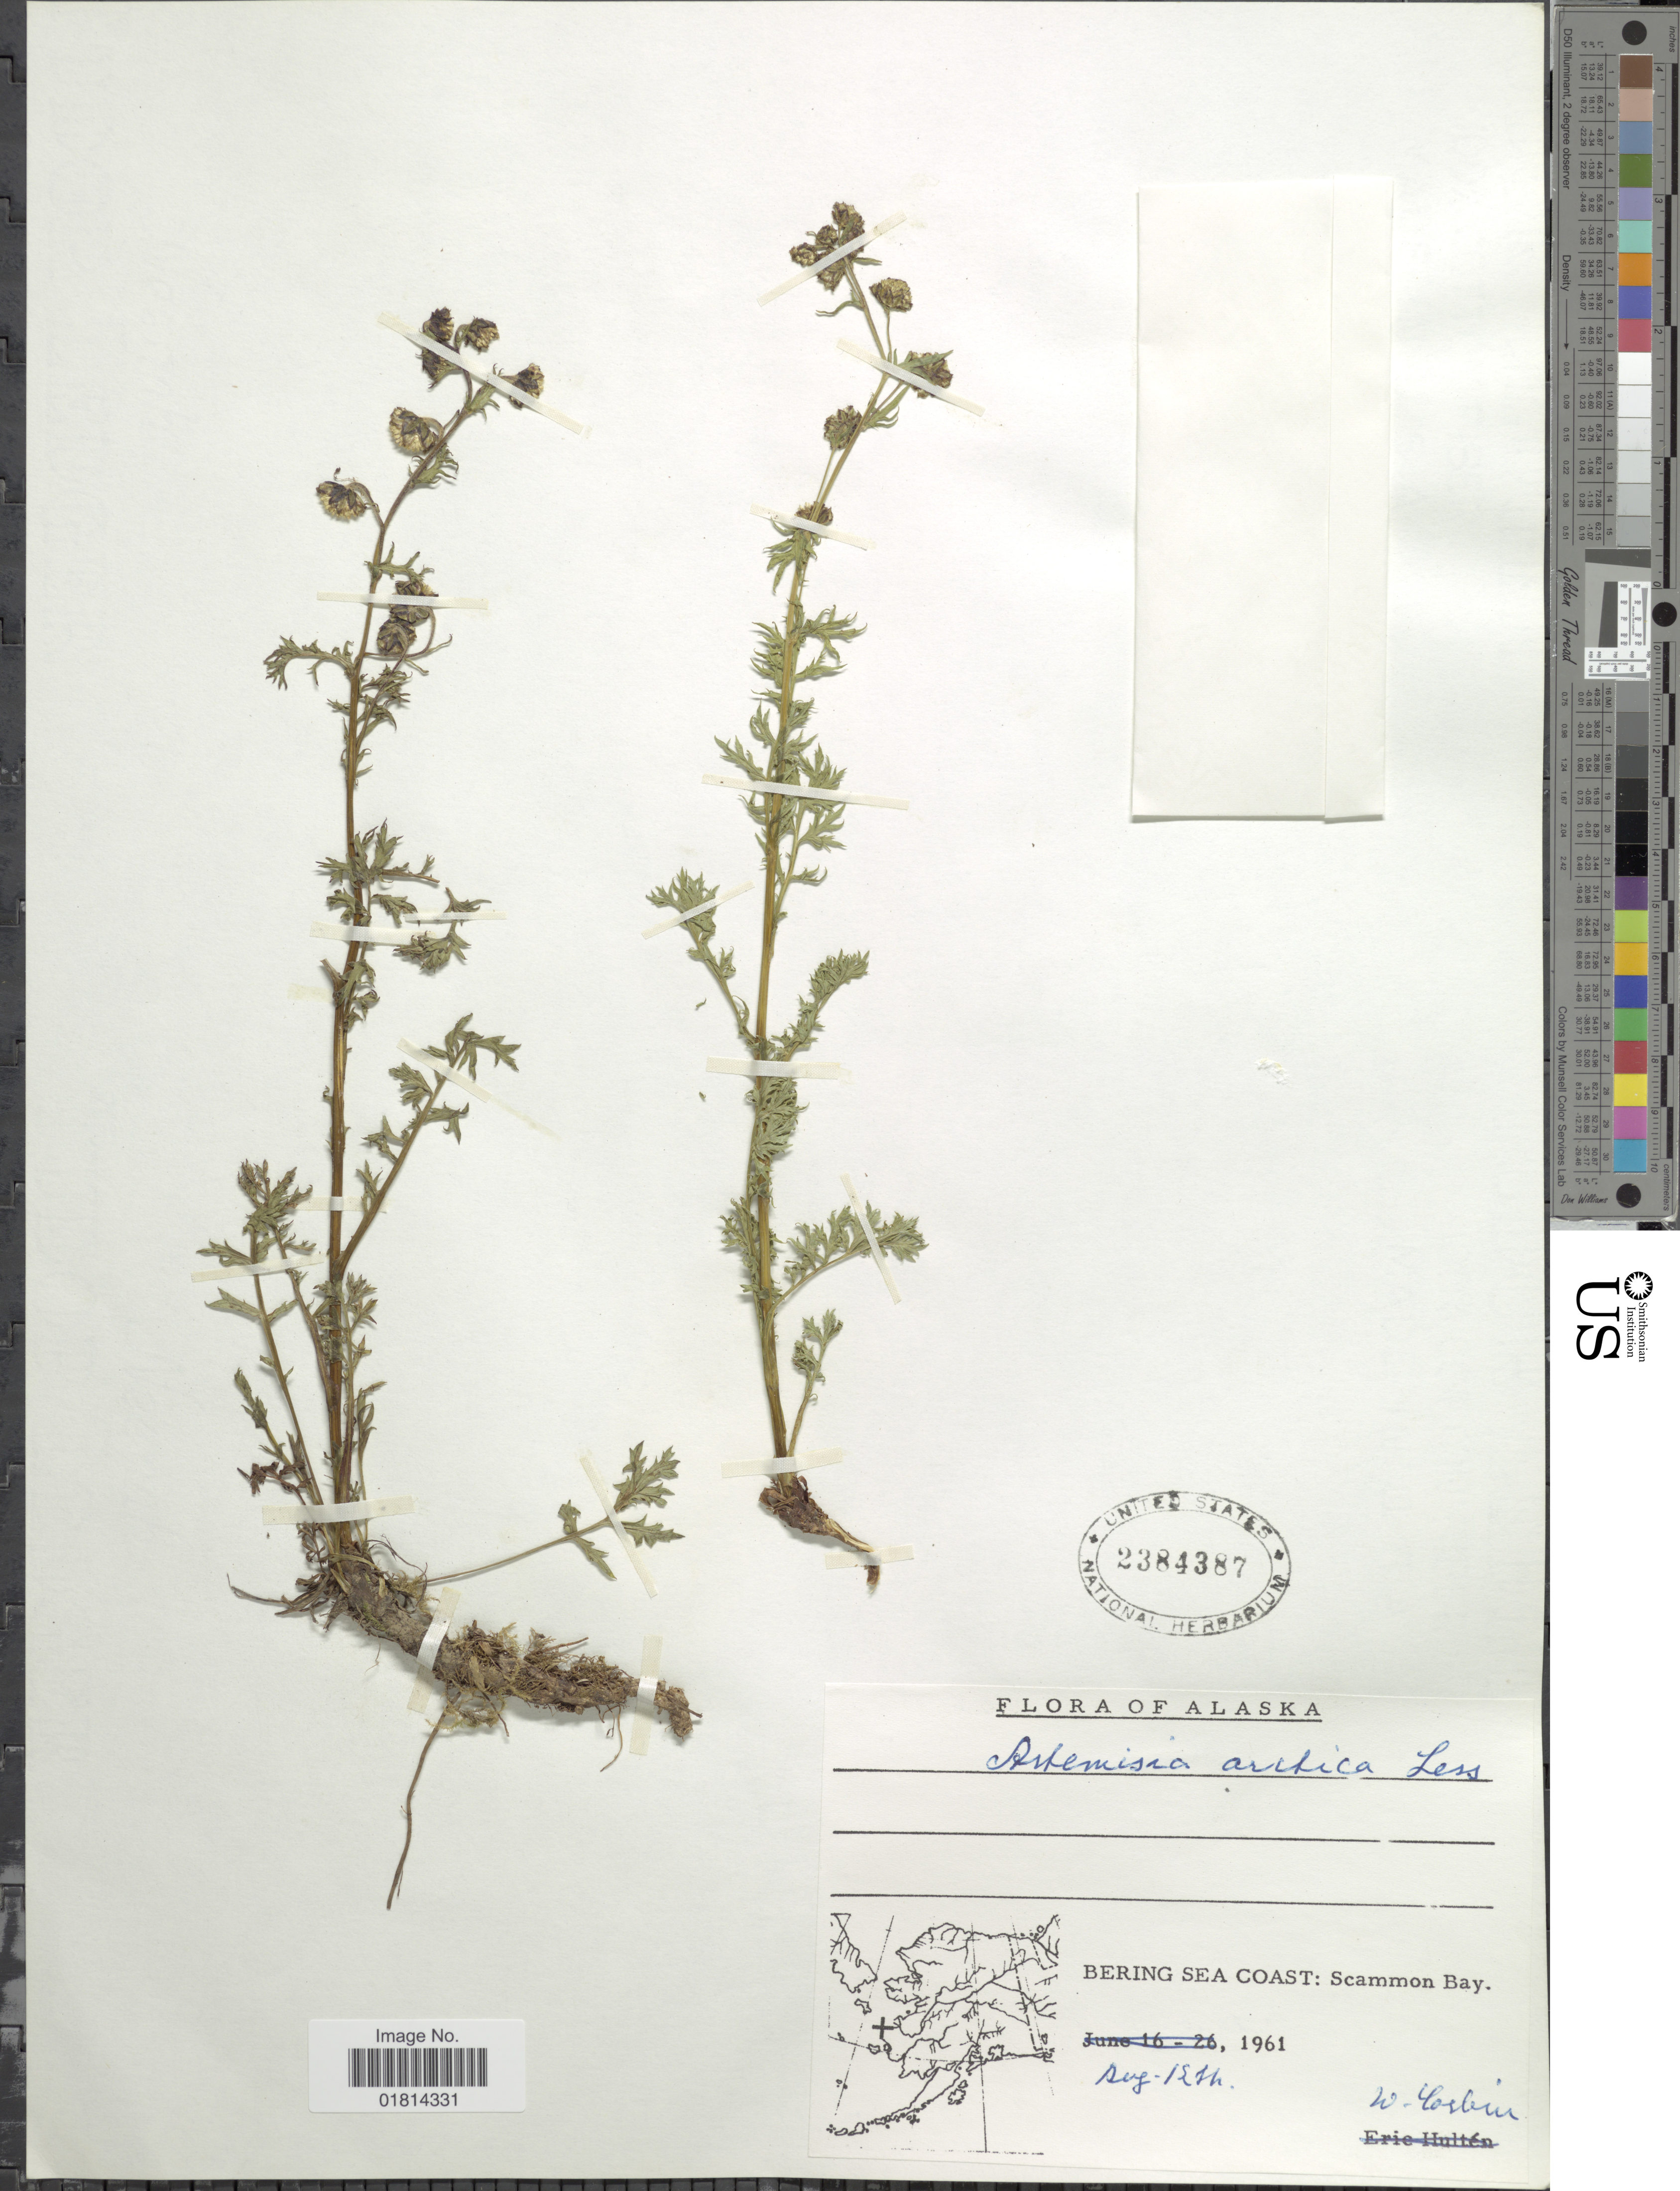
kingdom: Plantae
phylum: Tracheophyta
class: Magnoliopsida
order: Asterales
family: Asteraceae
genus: Artemisia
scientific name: Artemisia arctica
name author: Less.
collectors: W. Corbin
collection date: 1961-08-12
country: United States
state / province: Alaska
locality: Bering Sea Coast: Scammon Bay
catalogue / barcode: US 2384387